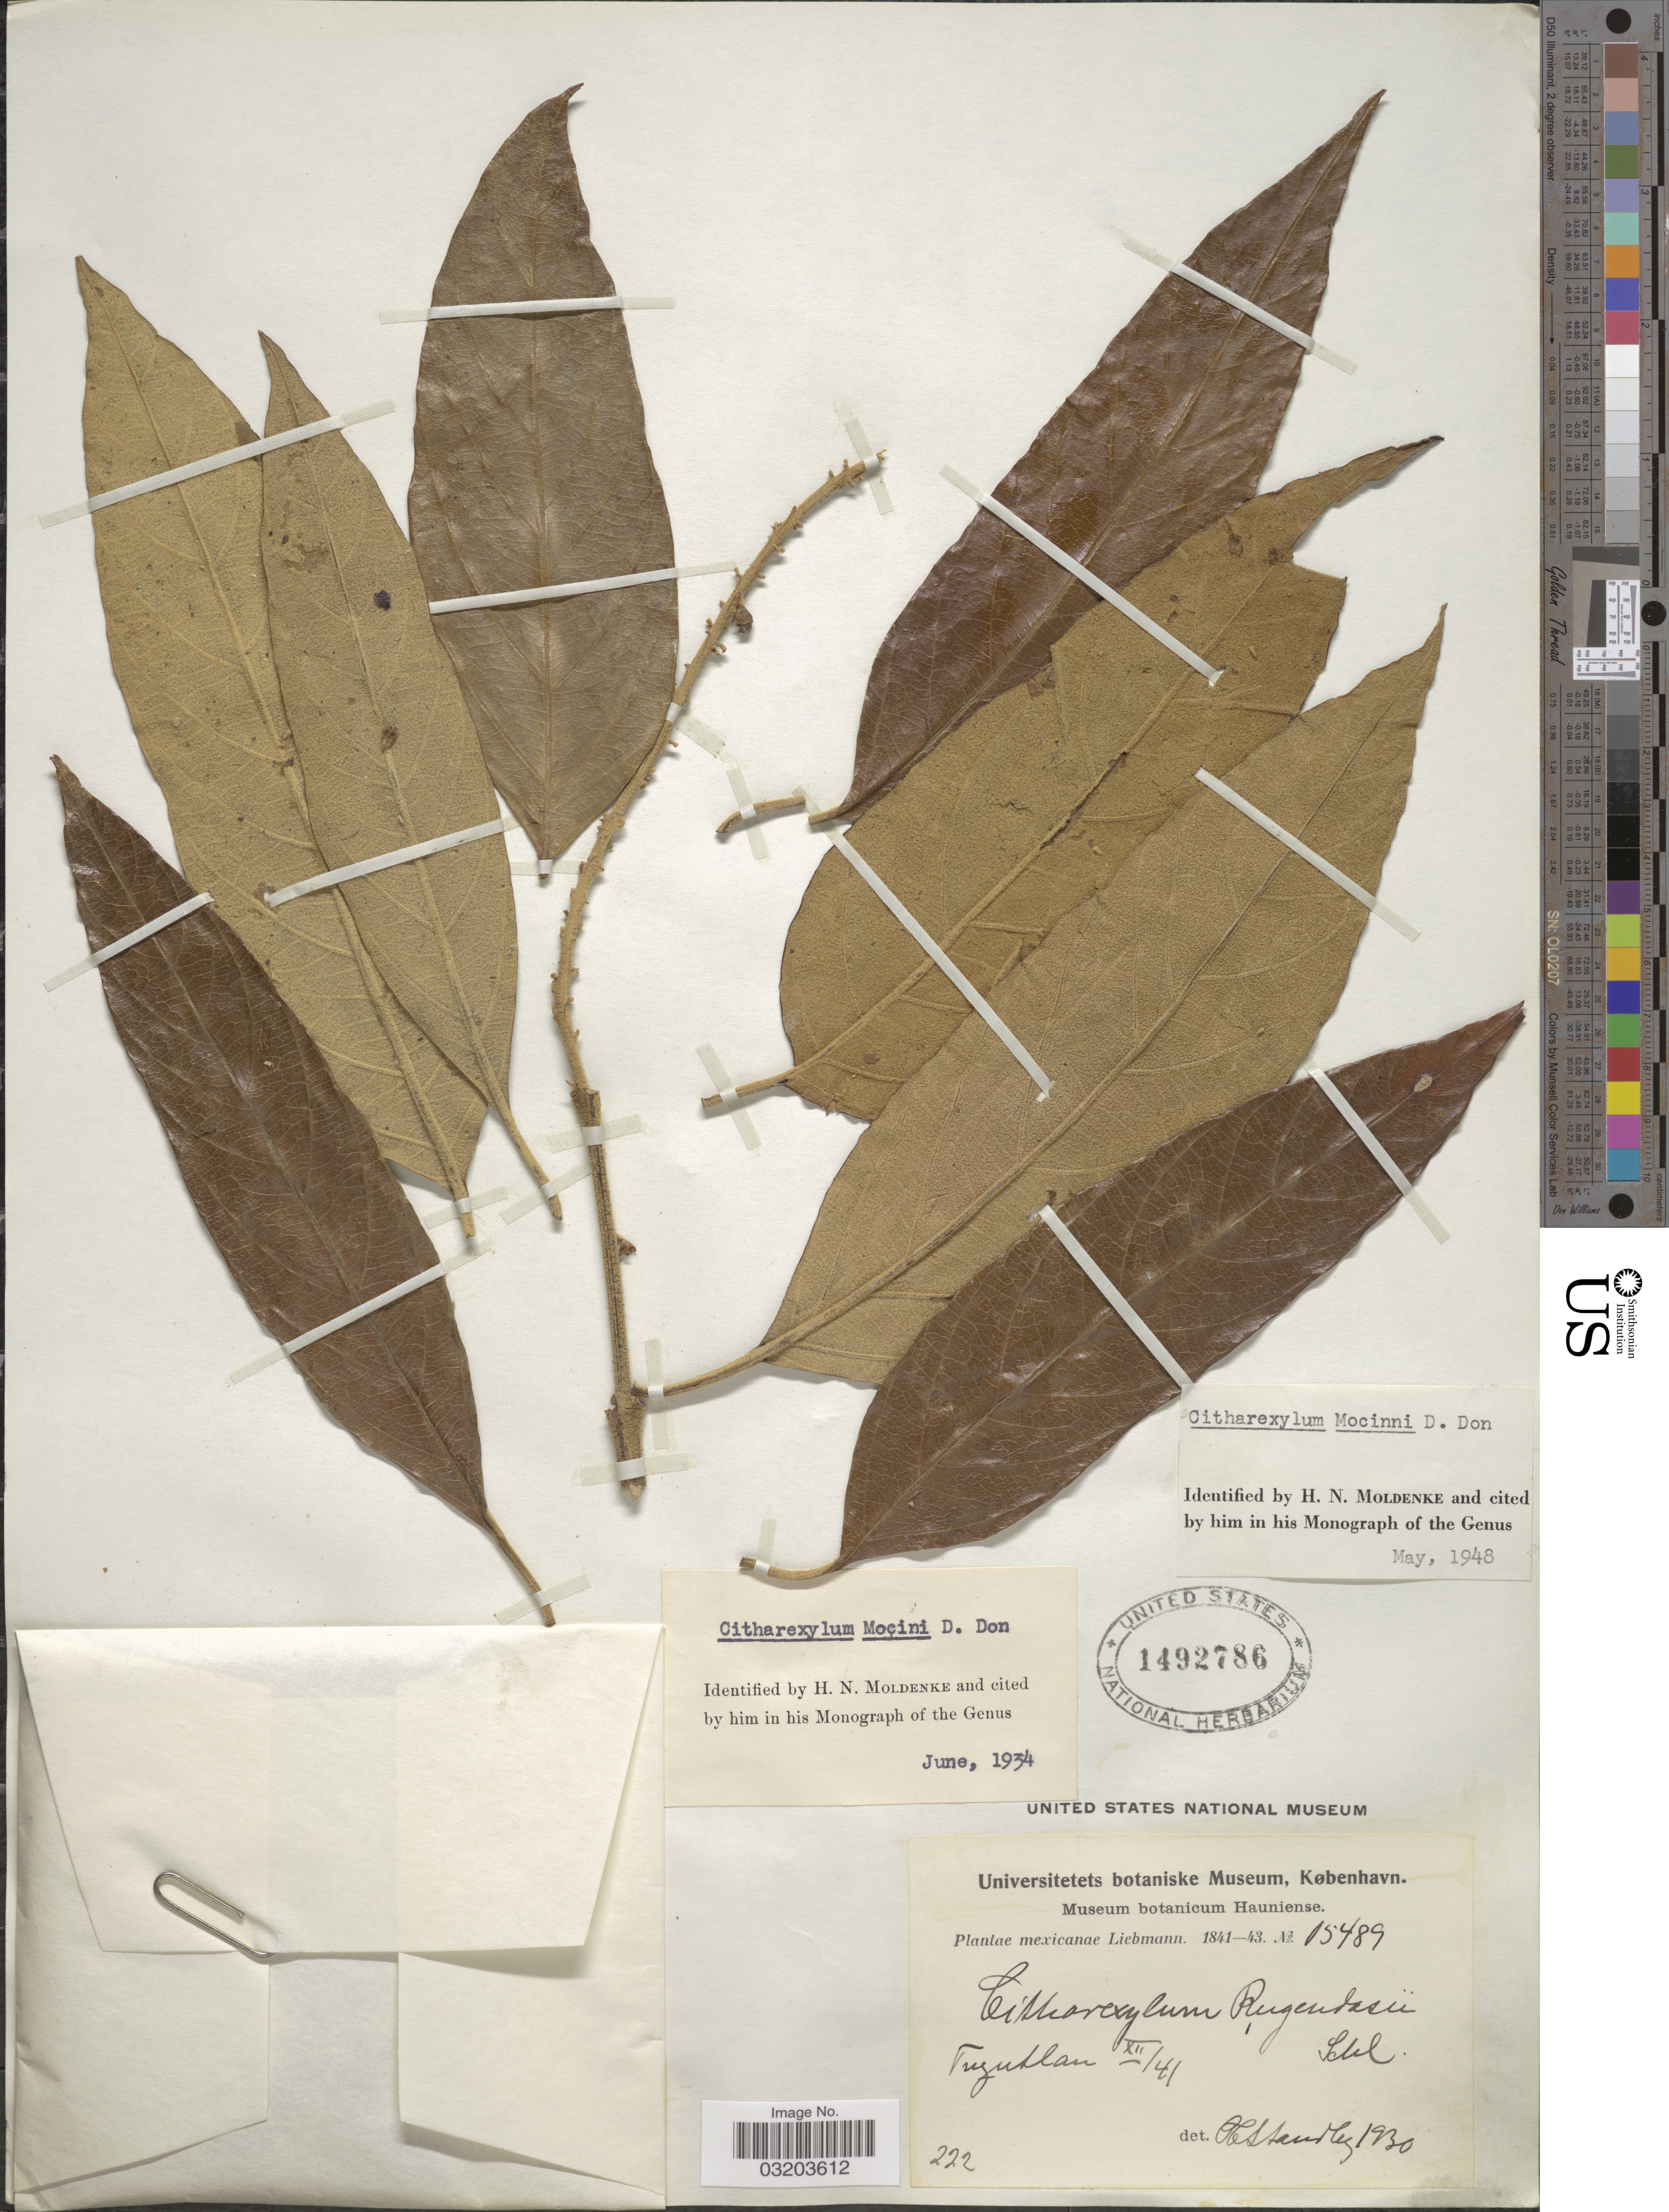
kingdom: Plantae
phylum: Tracheophyta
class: Magnoliopsida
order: Lamiales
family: Verbenaceae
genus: Citharexylum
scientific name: Citharexylum mocinoi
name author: D. Don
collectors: Liebmann, --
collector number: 15489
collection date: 1841-12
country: Mexico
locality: Tuzutlan.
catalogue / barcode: US 1492786